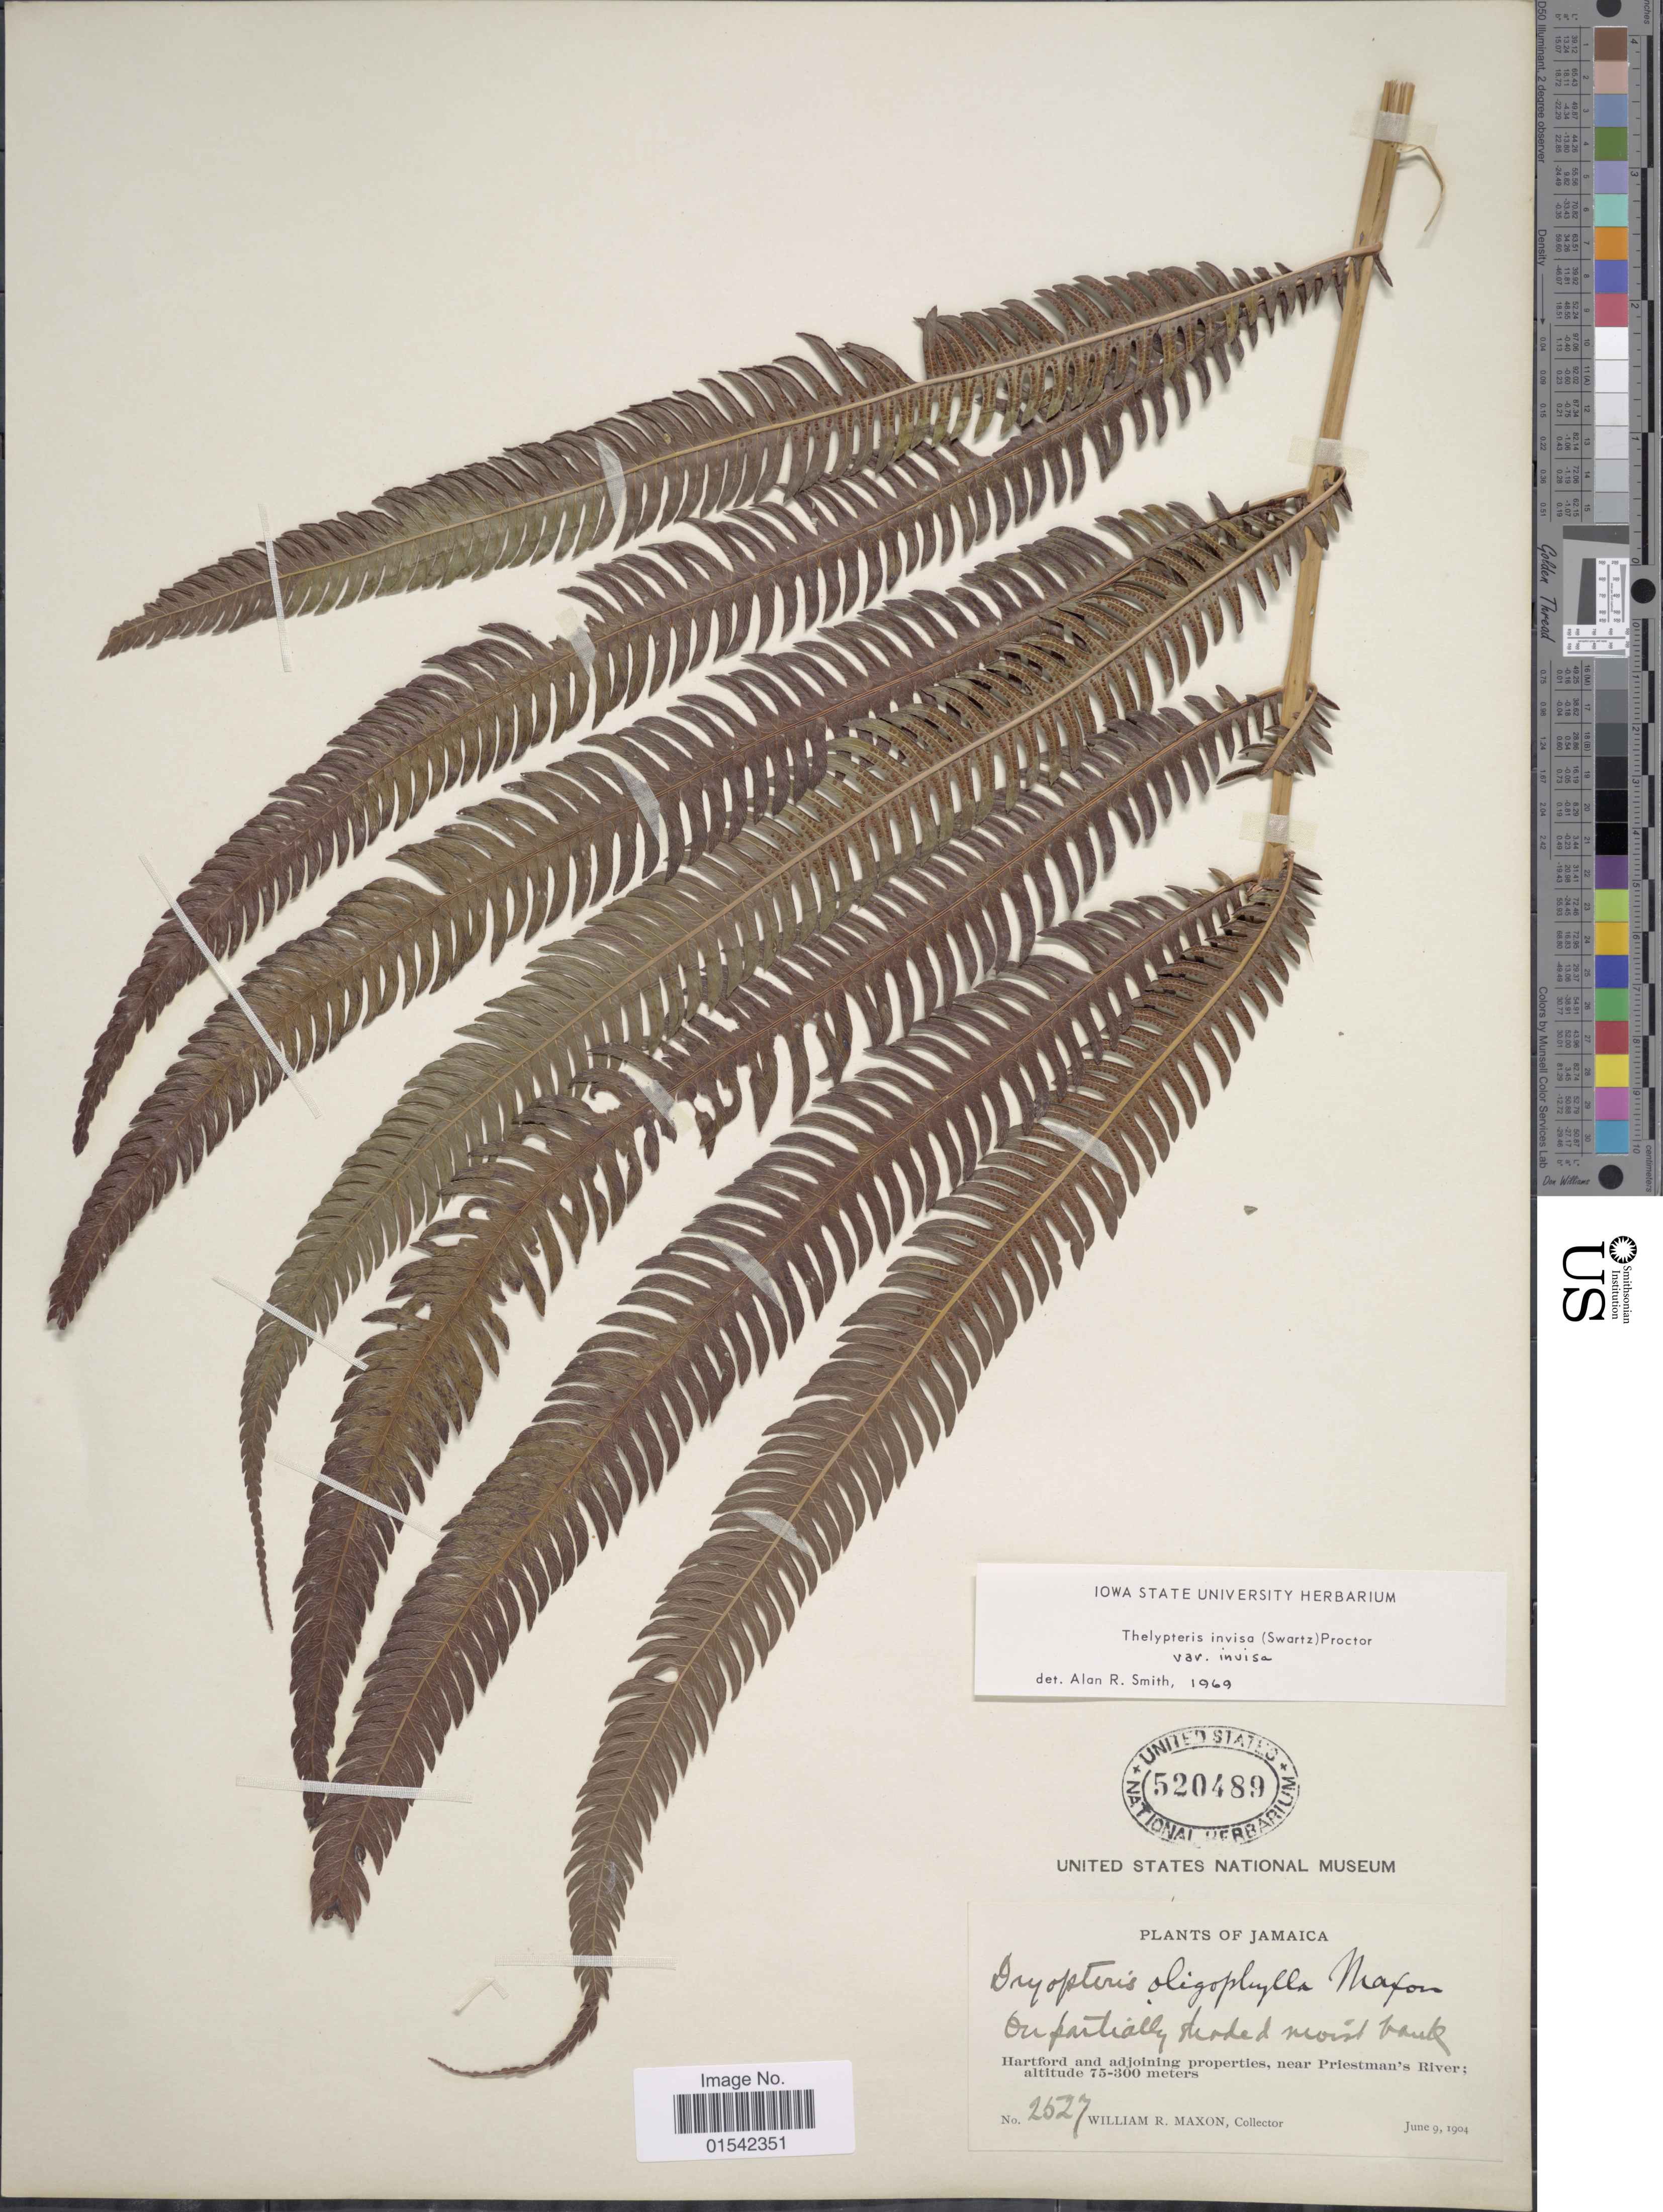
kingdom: Plantae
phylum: Tracheophyta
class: Polypodiopsida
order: Polypodiales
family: Thelypteridaceae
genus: Cyclosorus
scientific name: Cyclosorus grandis (A.R. Sm.) comb. nov., ined 2015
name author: (A.R. Sm.)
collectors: W. R. Philipson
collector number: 2527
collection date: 1904-06-09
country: Jamaica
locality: Hartford and adjoining properties, near Priestman's River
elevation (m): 75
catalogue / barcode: US 520489